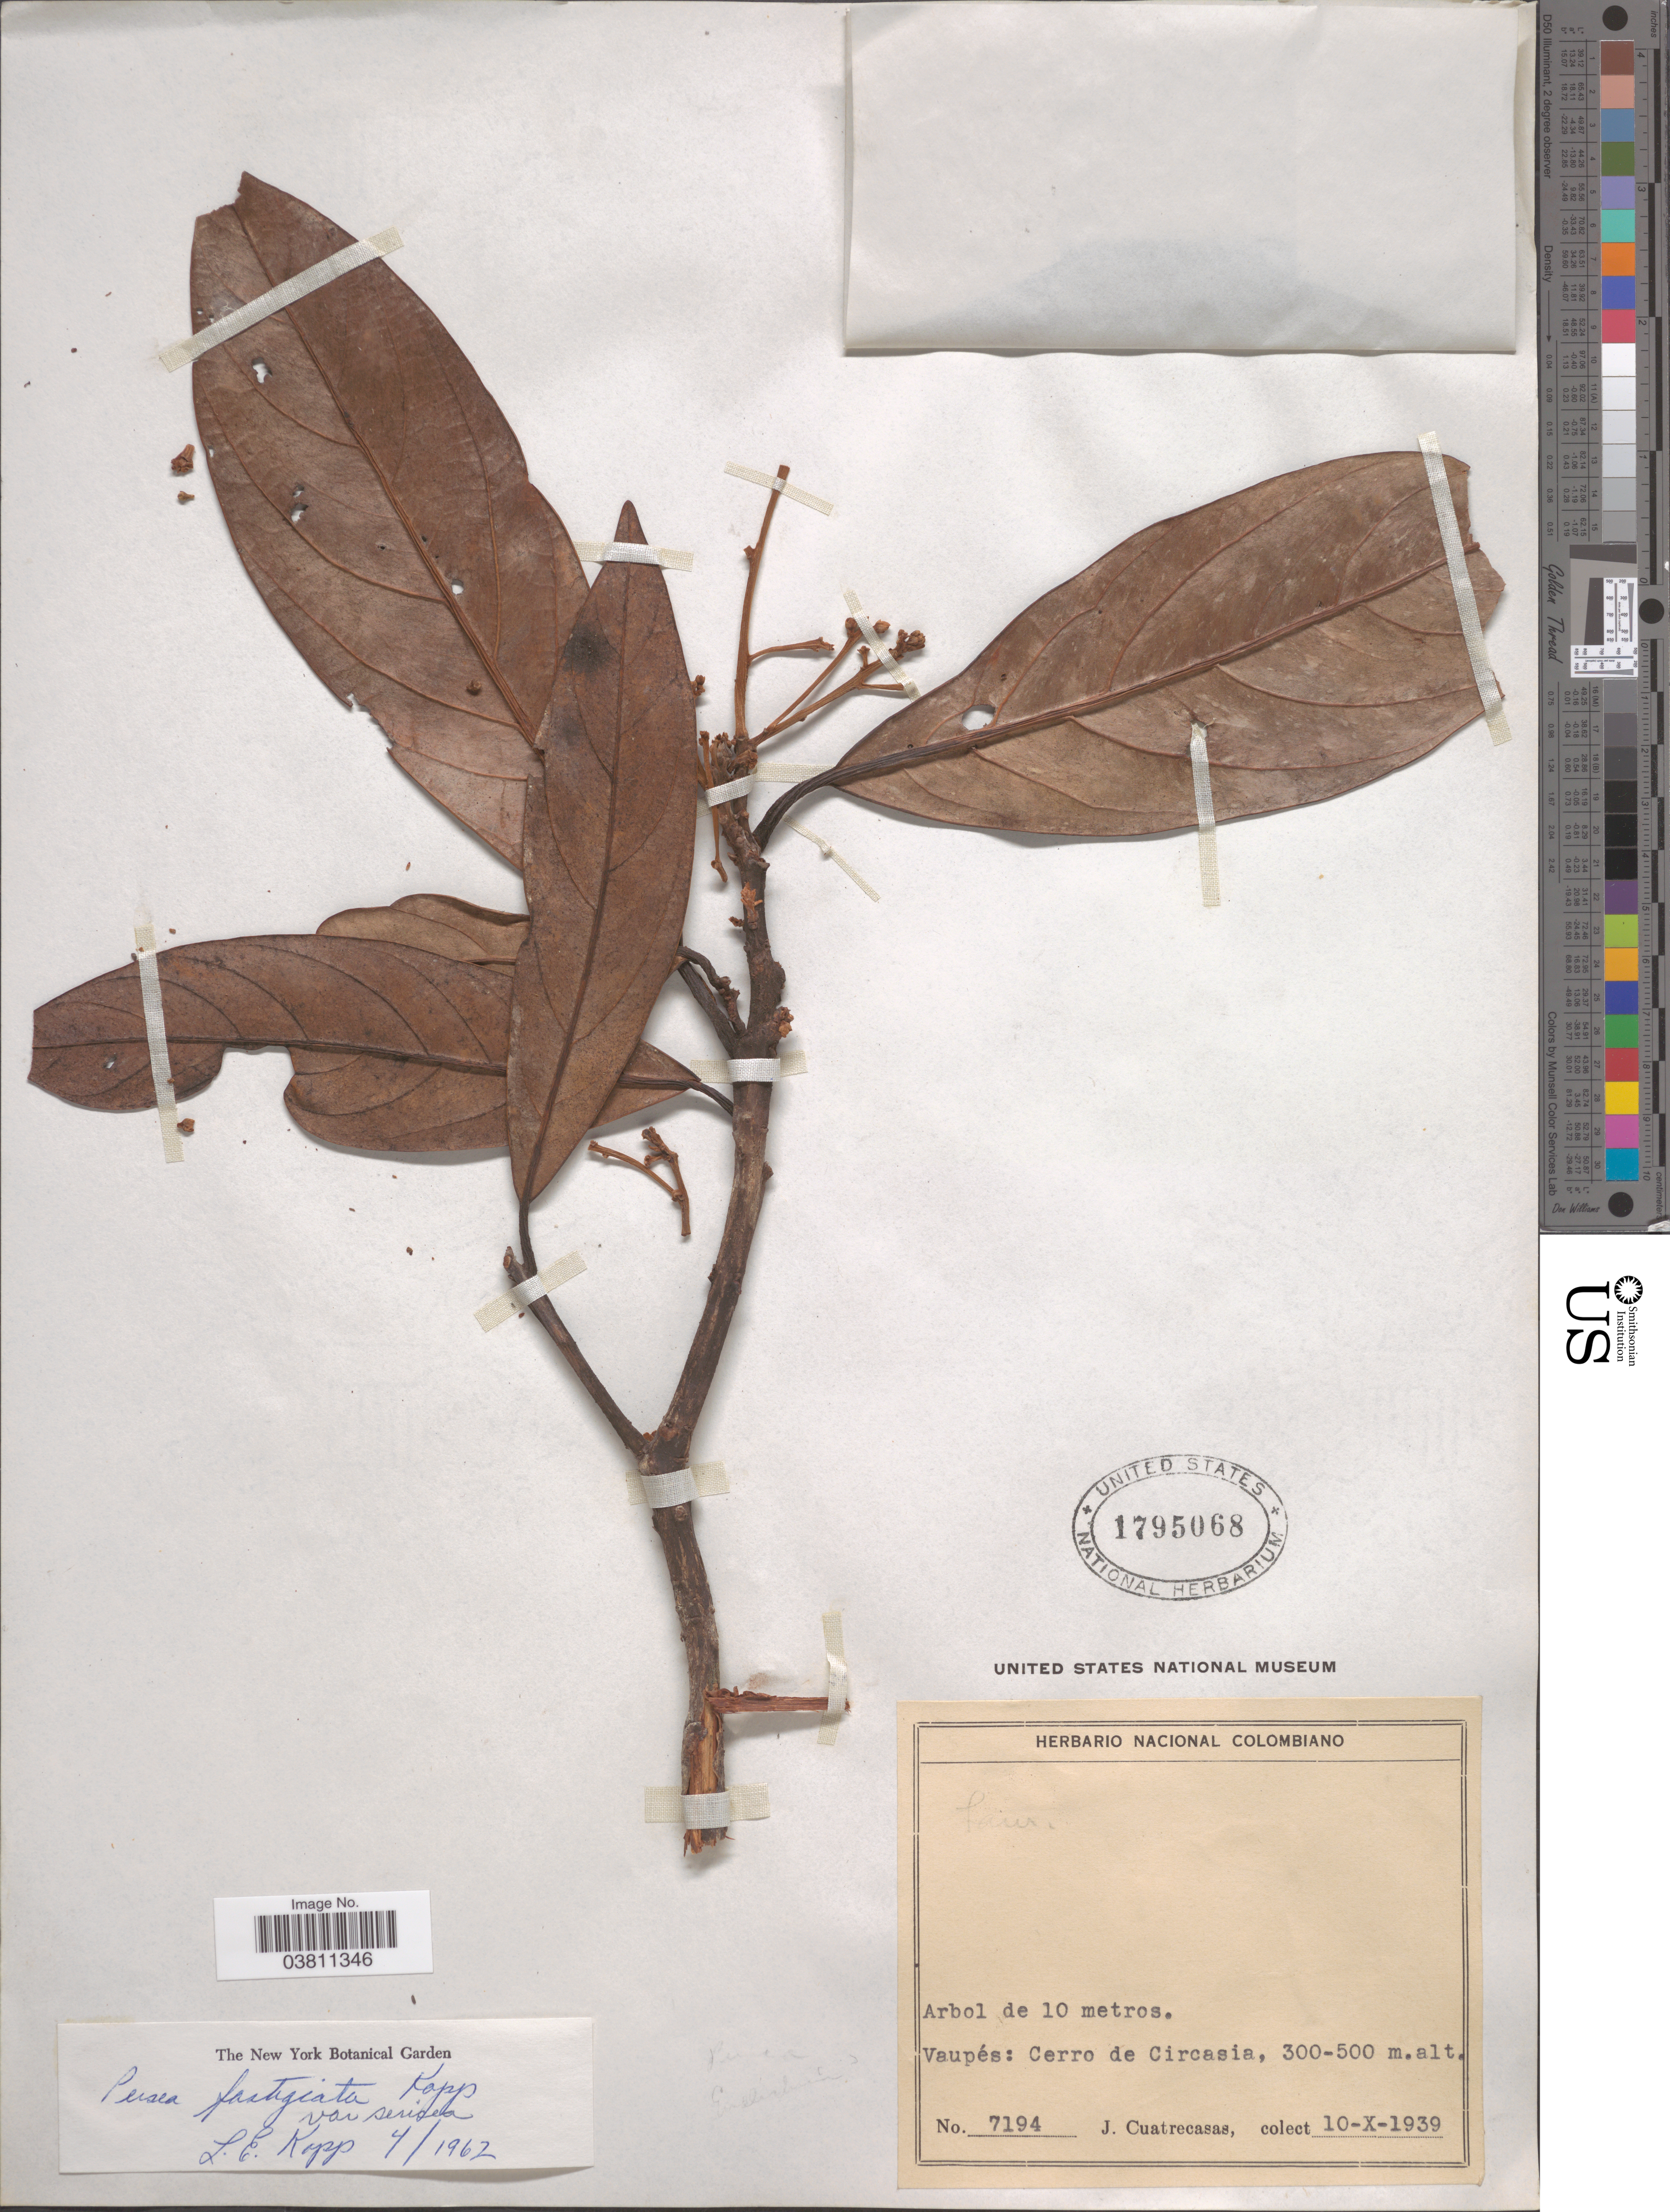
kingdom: Plantae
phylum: Tracheophyta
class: Magnoliopsida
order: Laurales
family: Lauraceae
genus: Persea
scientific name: Persea fastigiata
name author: L.E. Kopp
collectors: J. Cuatrecasas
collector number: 7194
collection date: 1939-10-10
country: Colombia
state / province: Vaupés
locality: Cerro de Circasia.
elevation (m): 300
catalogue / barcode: US 1795068